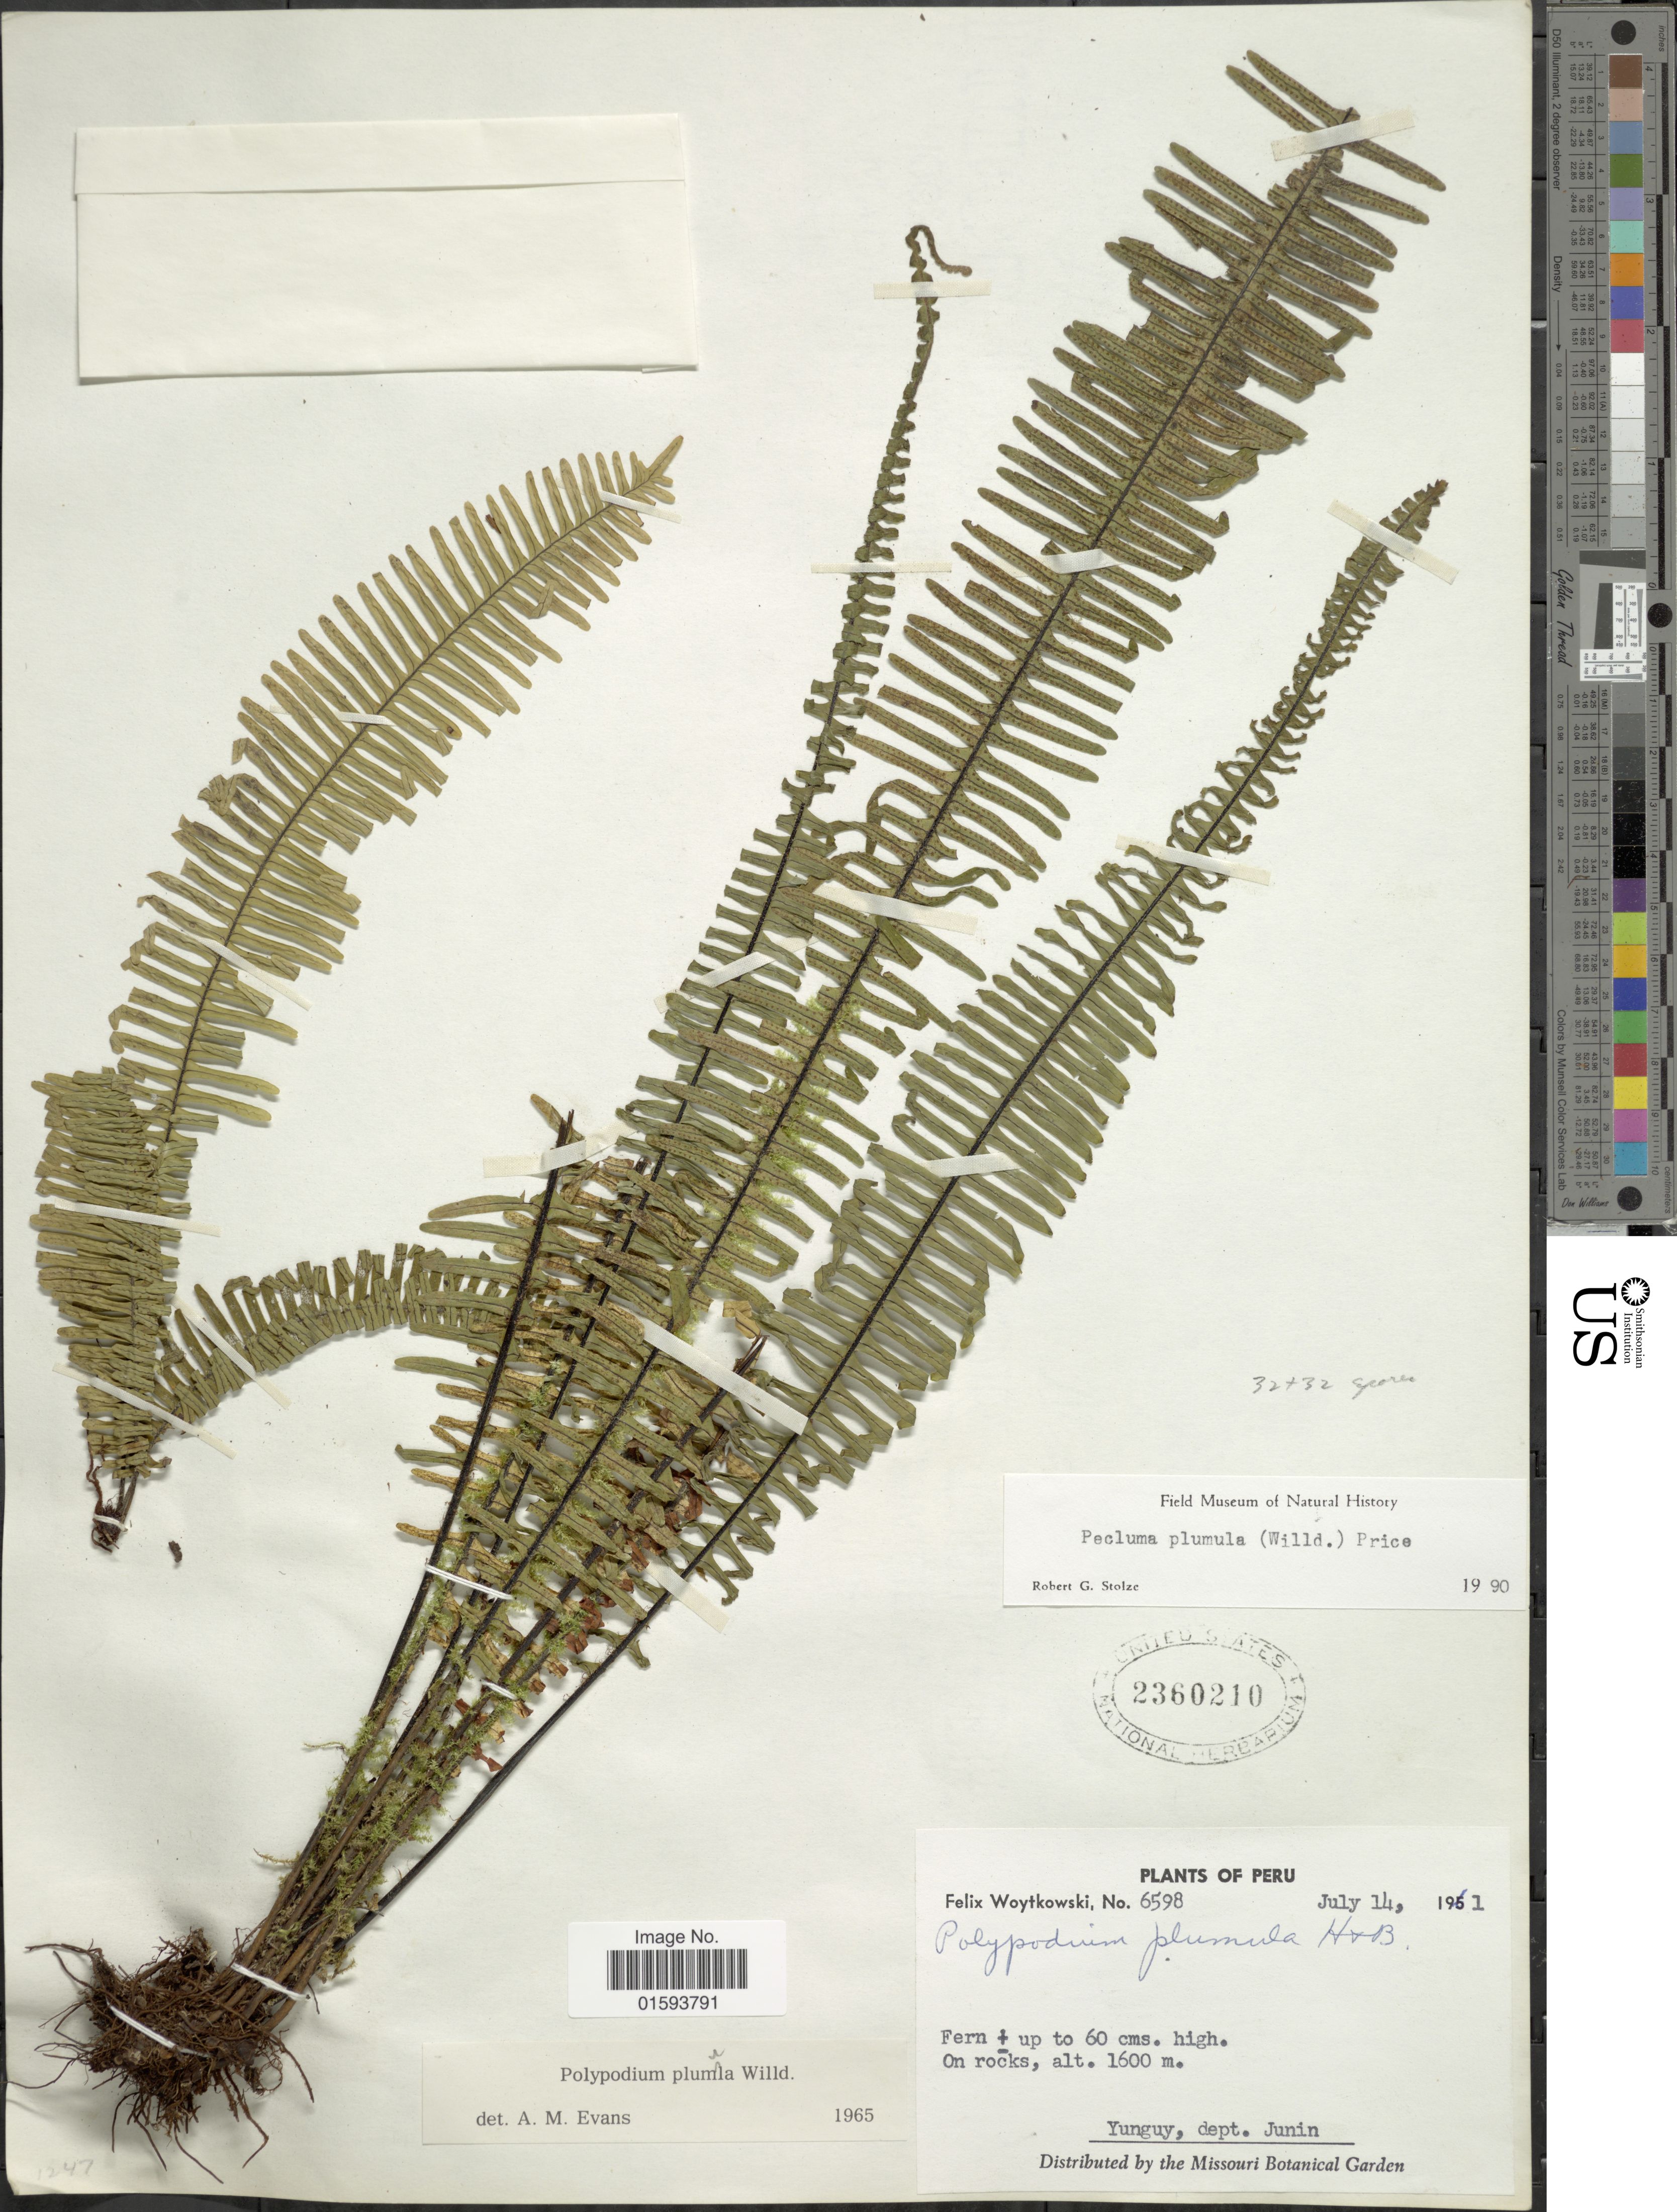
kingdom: Plantae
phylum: Tracheophyta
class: Polypodiopsida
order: Polypodiales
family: Polypodiaceae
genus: Pecluma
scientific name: Pecluma plumula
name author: (Humb. & Bonpl. ex Willd.) M.G. Price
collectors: F. Woytkowski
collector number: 6598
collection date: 1961-07-14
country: Peru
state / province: Junín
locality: Yunguy, dept. Junin.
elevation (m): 1600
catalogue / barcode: US 2360210